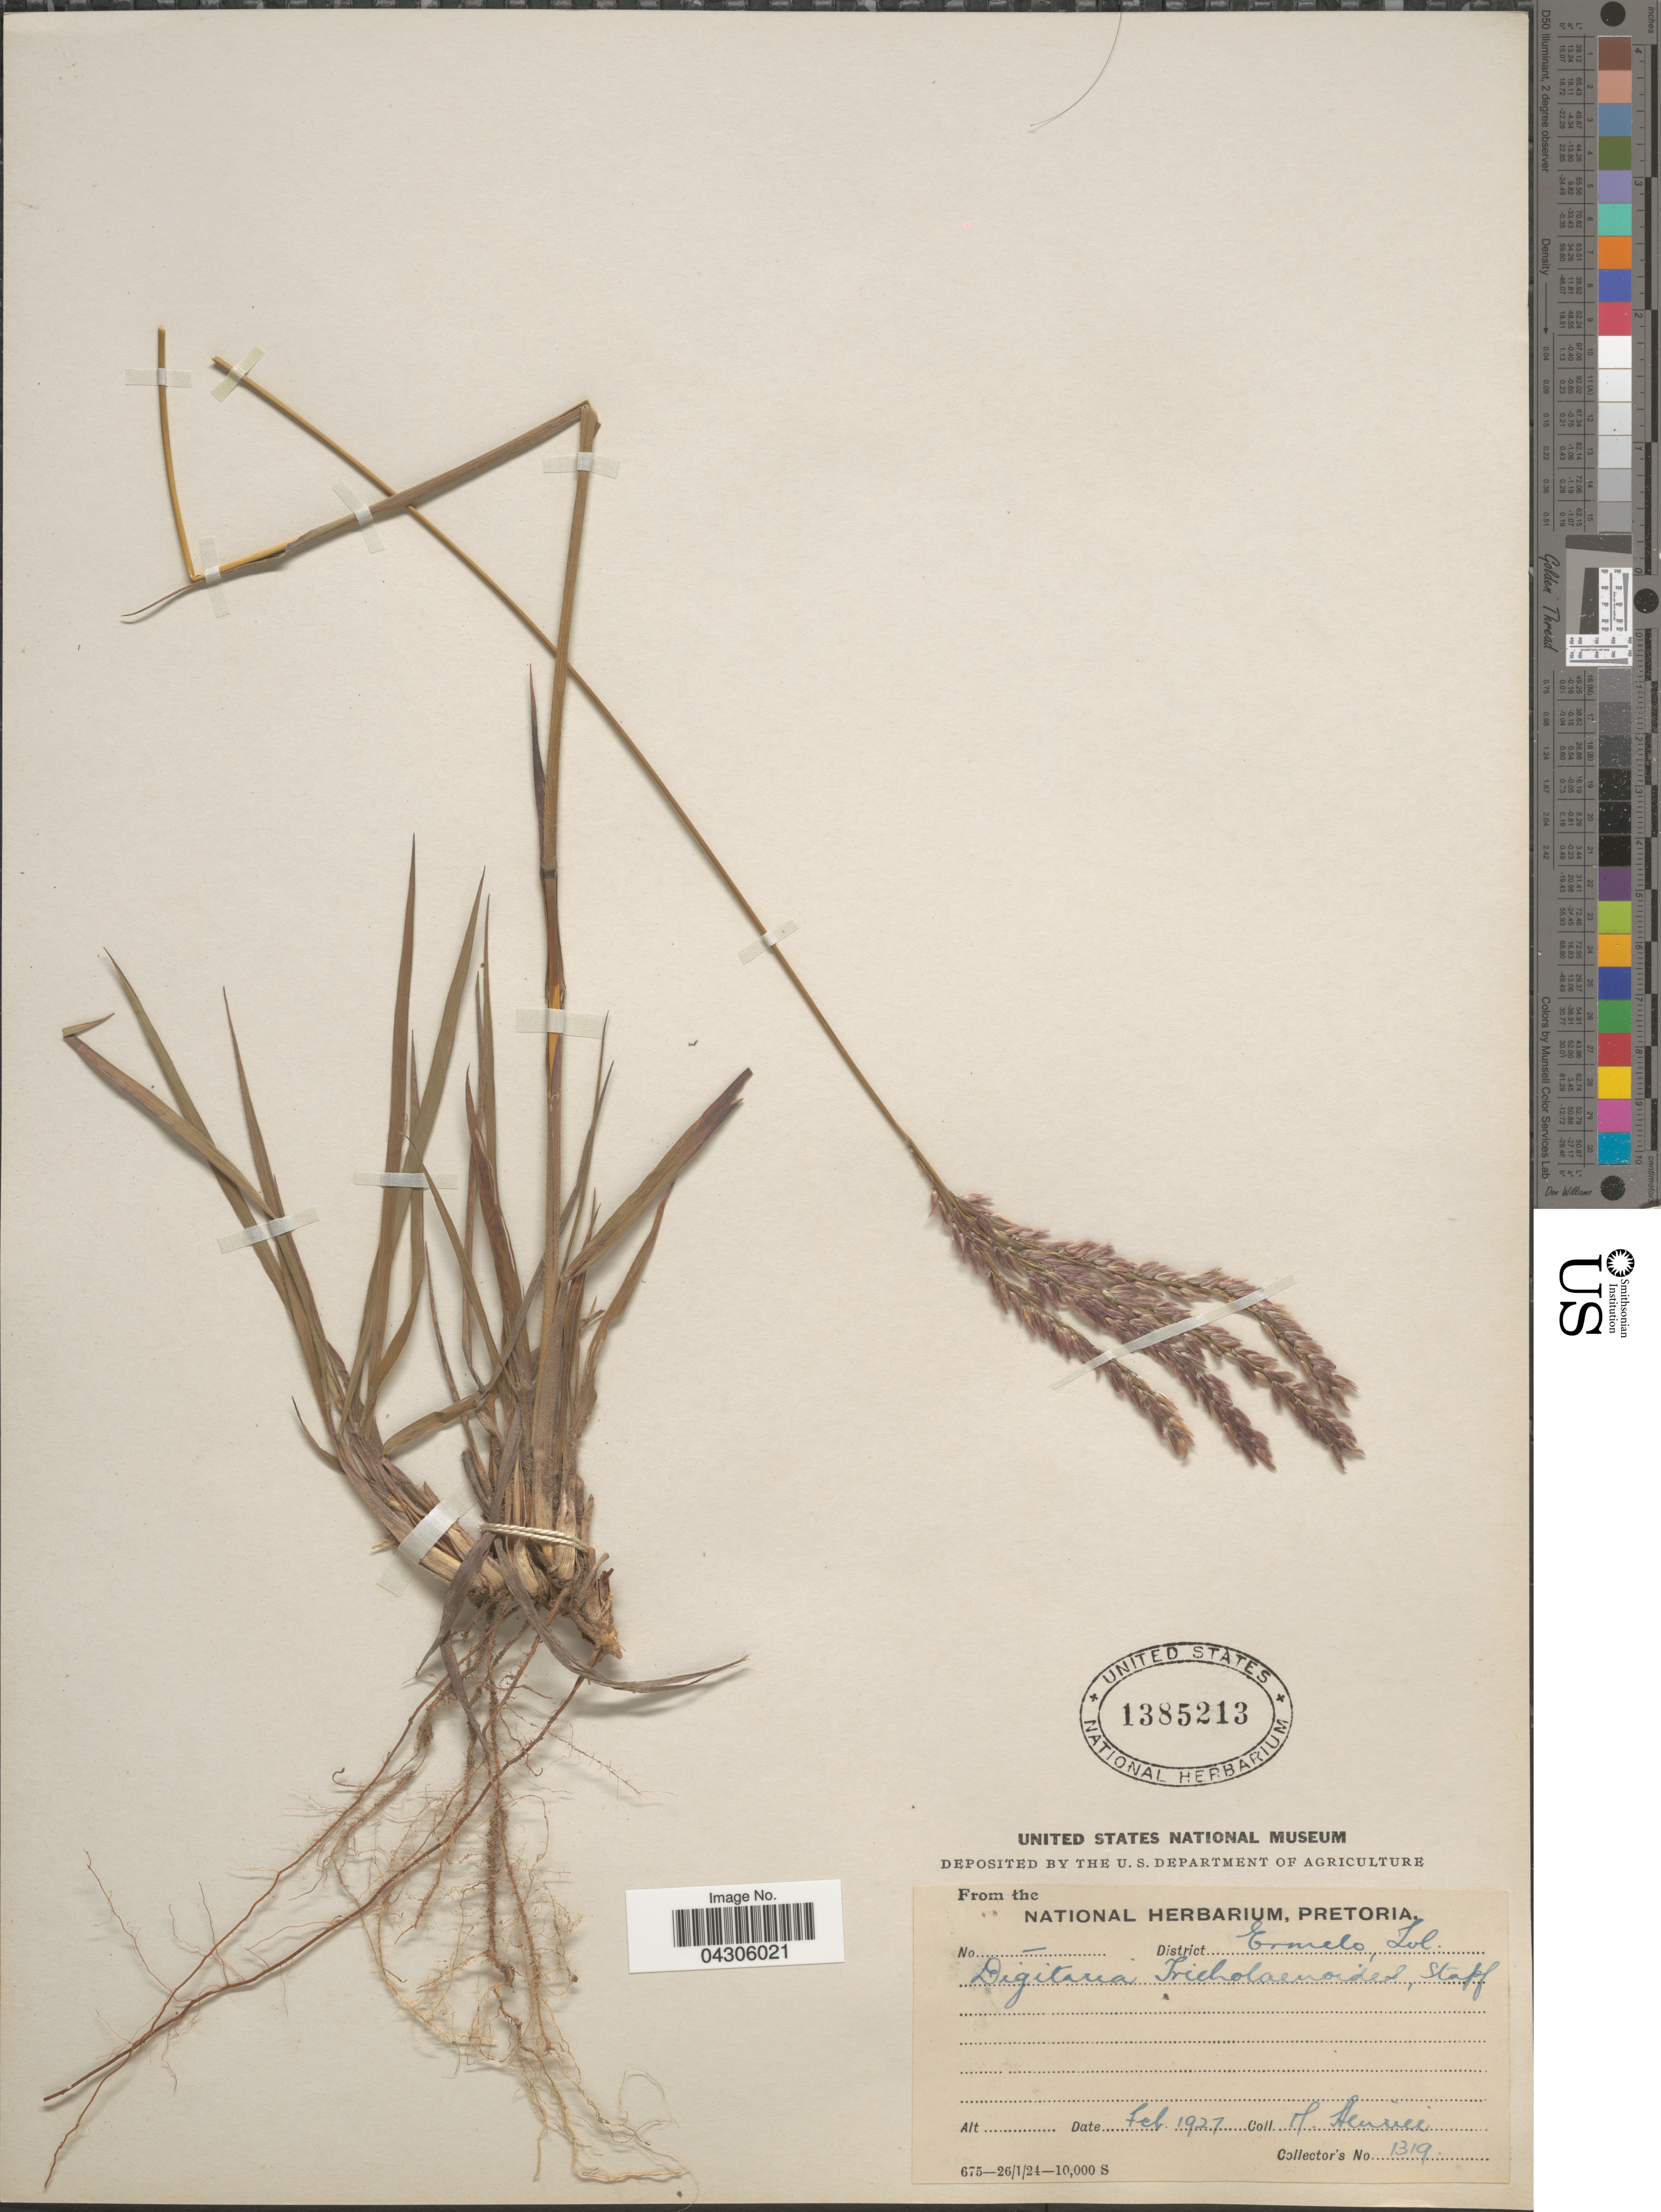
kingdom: Plantae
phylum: Tracheophyta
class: Liliopsida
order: Poales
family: Poaceae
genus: Digitaria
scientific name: Digitaria tricholaenoides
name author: Stapf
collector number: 1319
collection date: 1927-02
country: South Africa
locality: District Ermelo, Tvl.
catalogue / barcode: US 1385213